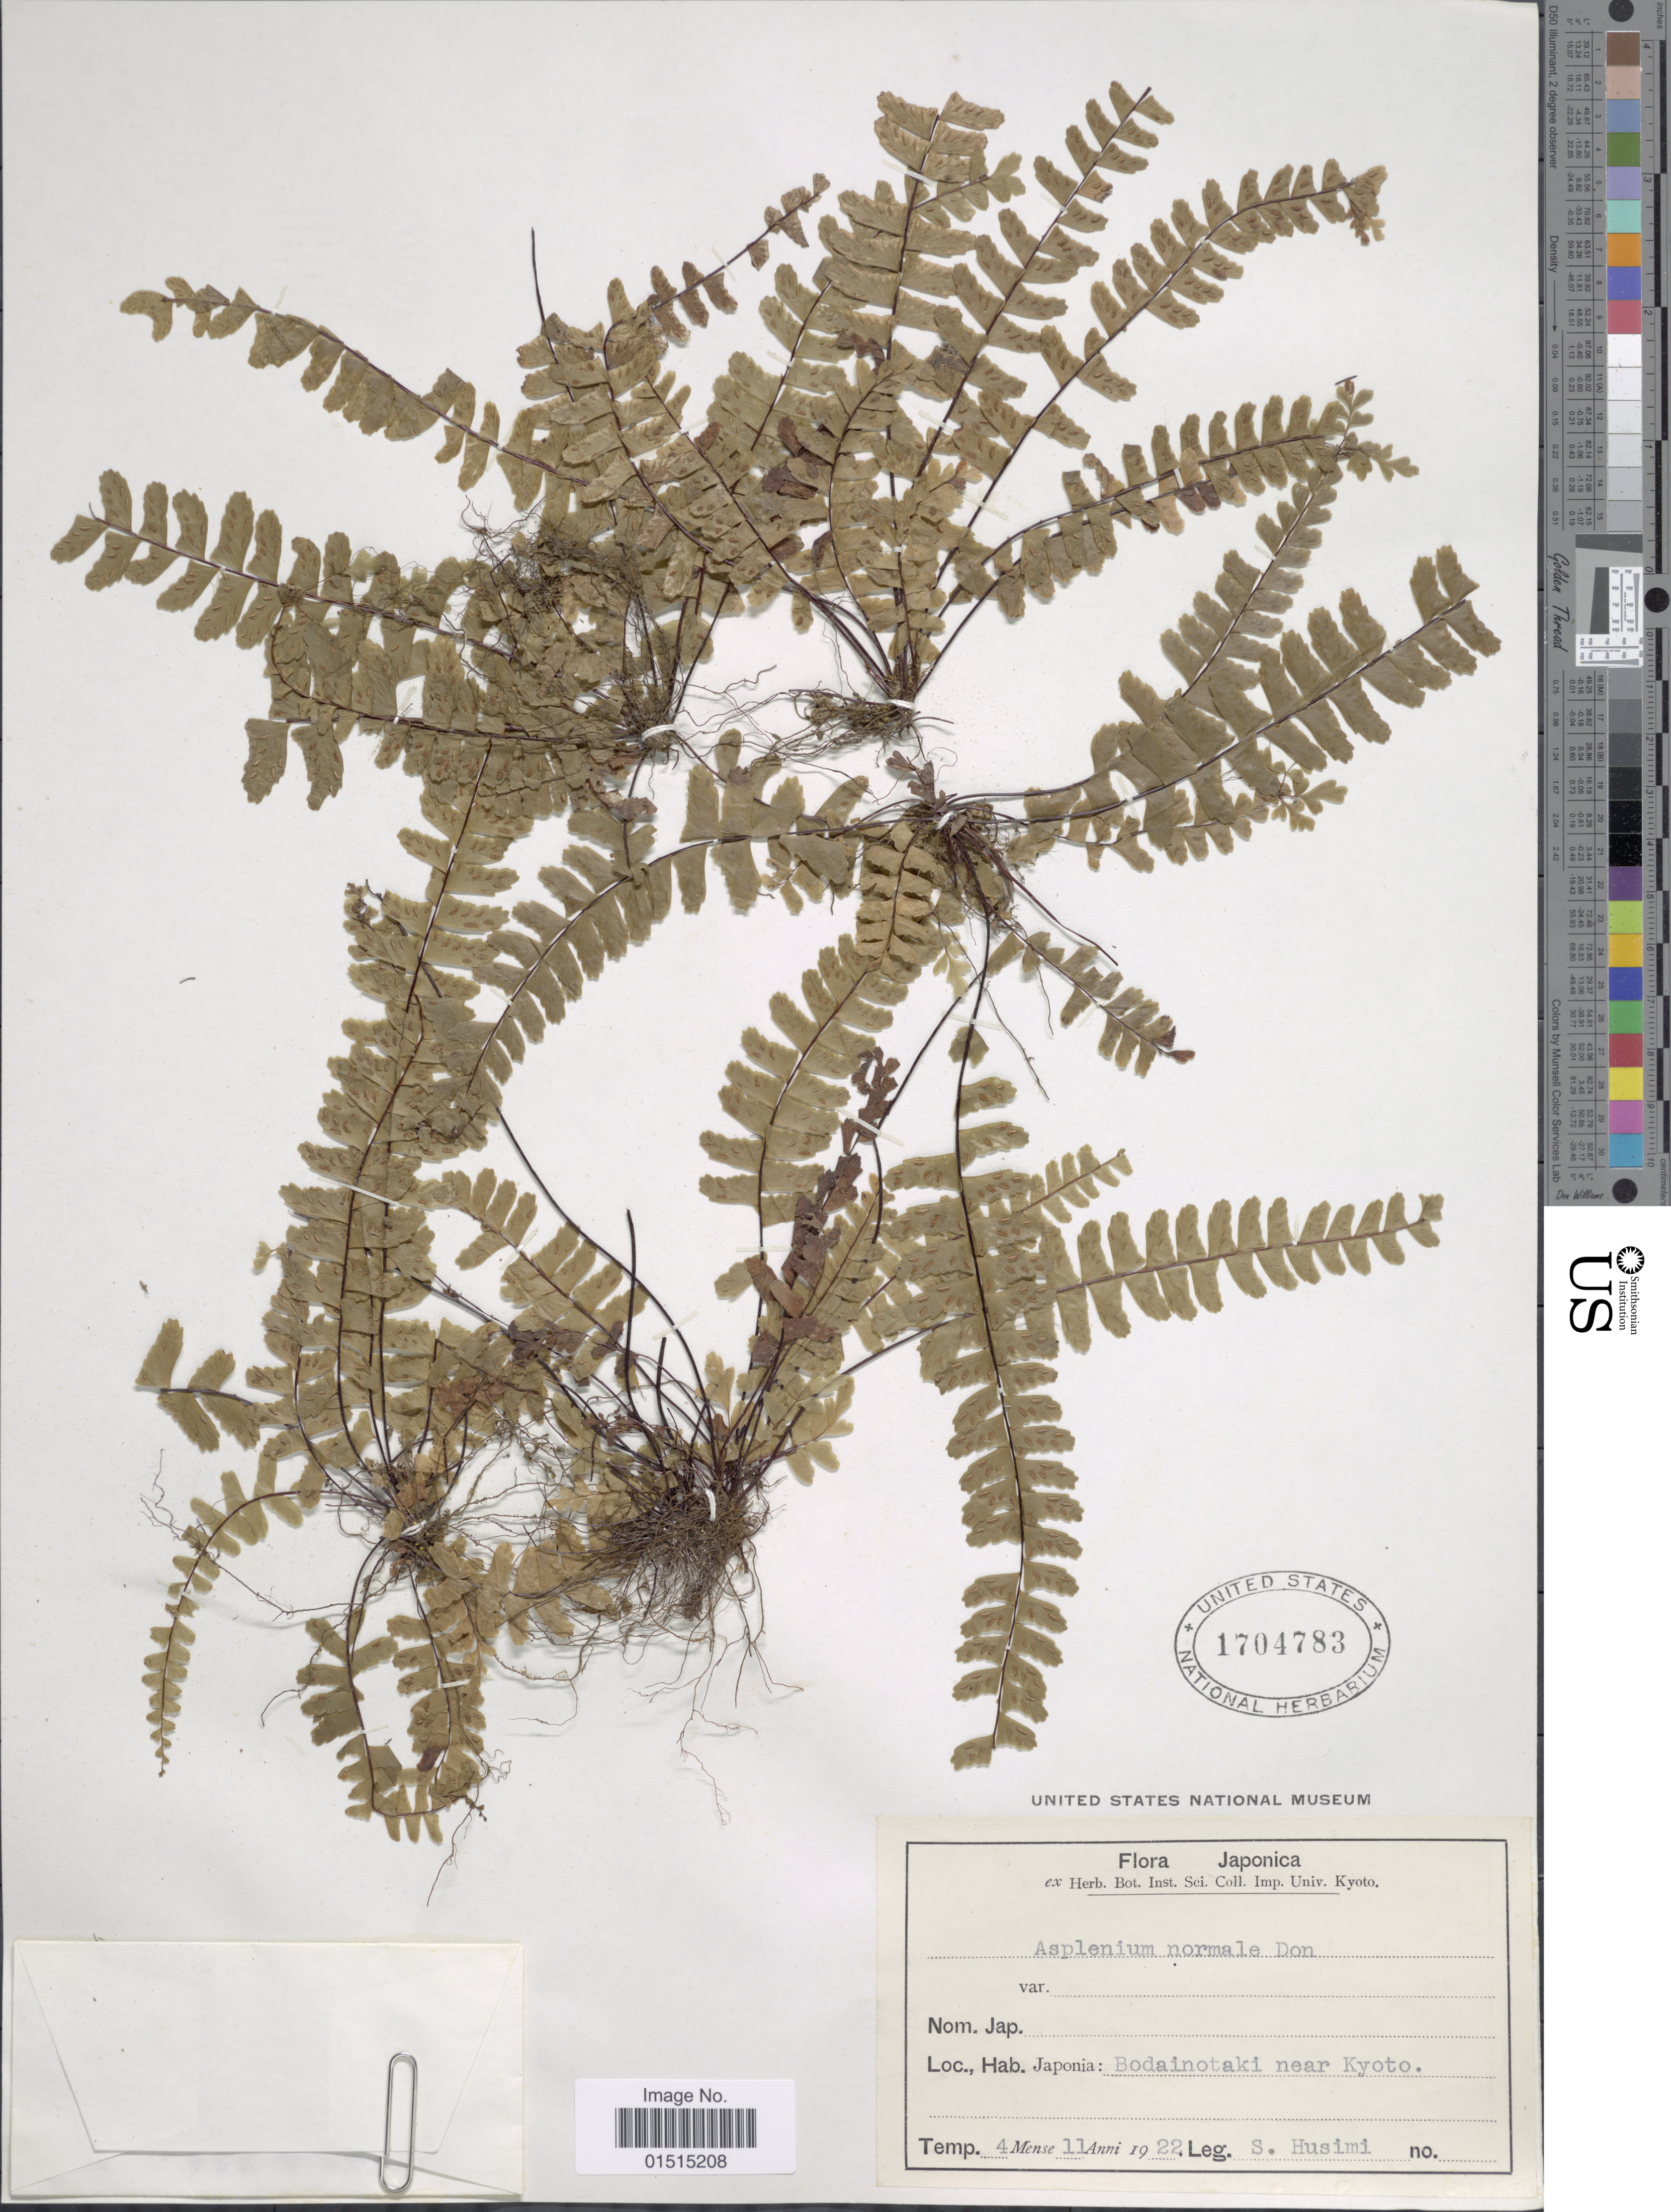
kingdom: Plantae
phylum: Tracheophyta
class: Polypodiopsida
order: Polypodiales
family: Aspleniaceae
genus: Asplenium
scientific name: Asplenium normale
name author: D. Don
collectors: S. Husimi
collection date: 1922-11-04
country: Japan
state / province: Kyoto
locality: Bodainotaki near Kyoto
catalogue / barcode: US 1704783